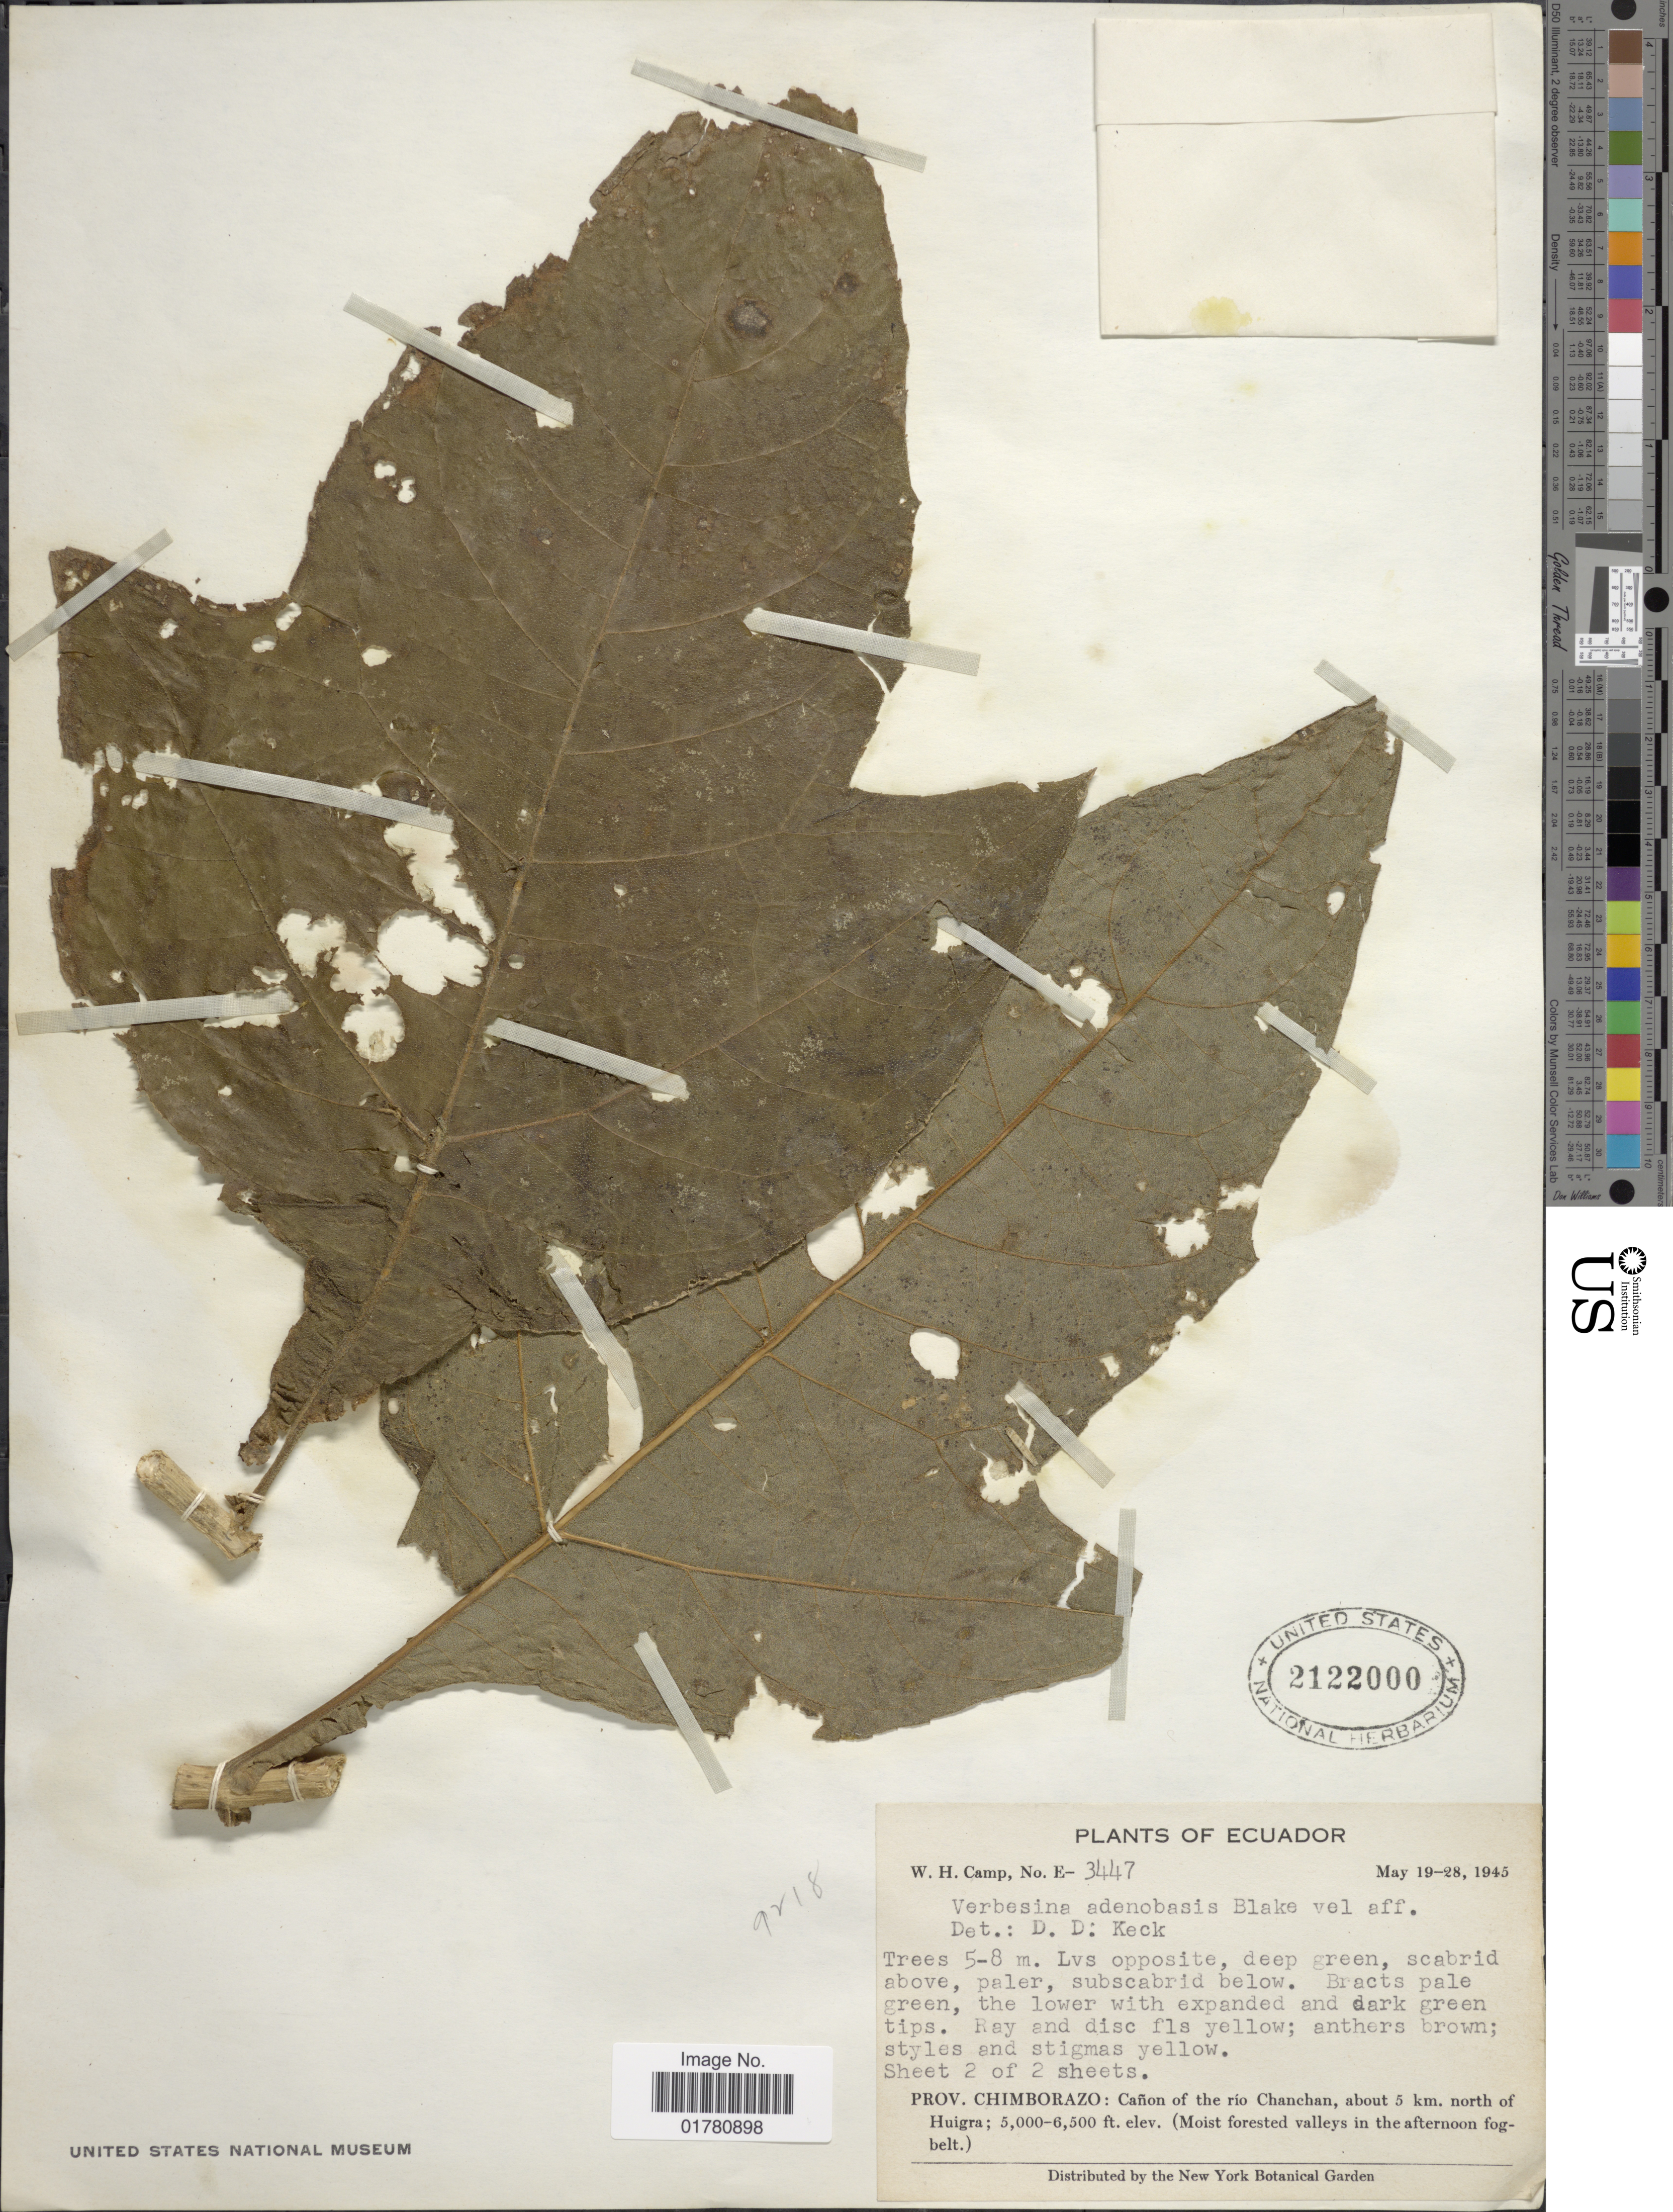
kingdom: Plantae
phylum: Tracheophyta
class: Magnoliopsida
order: Asterales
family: Asteraceae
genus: Verbesina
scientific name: Verbesina latisquama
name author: S.F. Blake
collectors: W. H. Camp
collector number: E-3447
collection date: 1945-05-19/1945-05-28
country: Ecuador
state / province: Chimborazo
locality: Cañon of the río Chanchan, about 5 km, north of Huigra (Moist forested valleys in the afternoon fogbelt)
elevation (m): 1524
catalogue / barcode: US 2122000